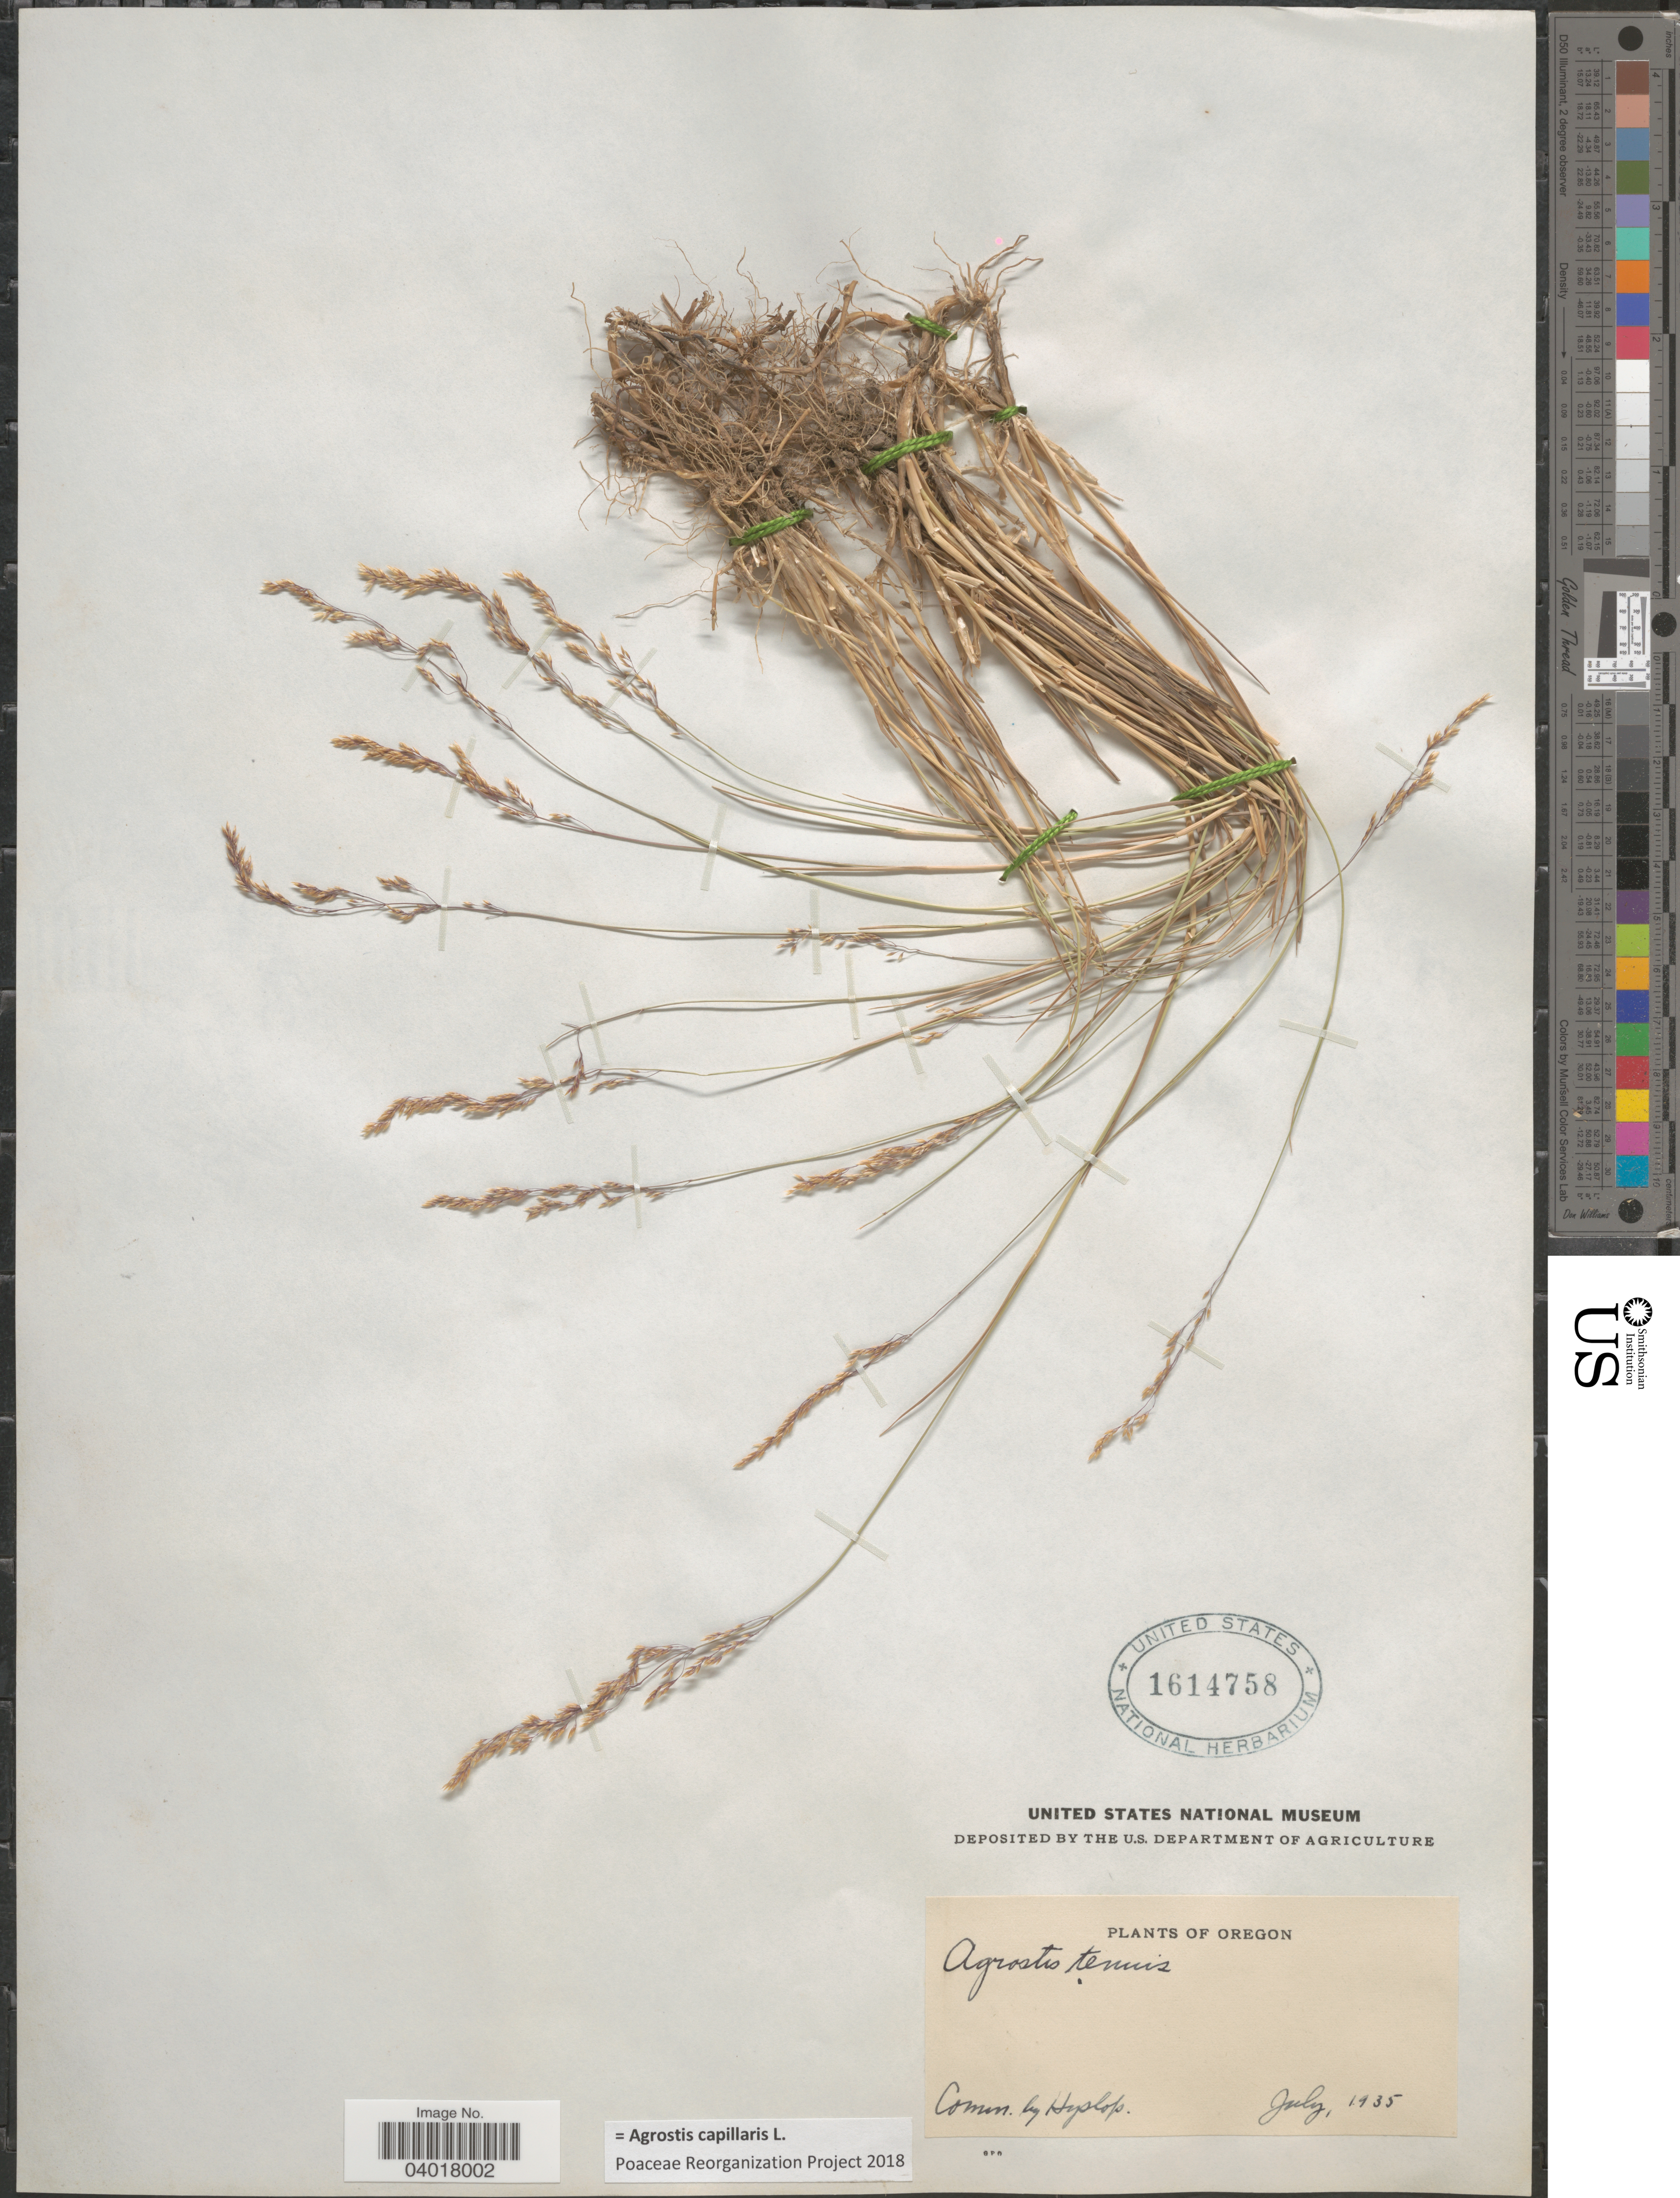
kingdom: Plantae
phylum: Tracheophyta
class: Liliopsida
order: Poales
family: Poaceae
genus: Agrostis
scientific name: Agrostis capillaris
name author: L.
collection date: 1935-07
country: United States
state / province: Oregon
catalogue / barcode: US 1614758